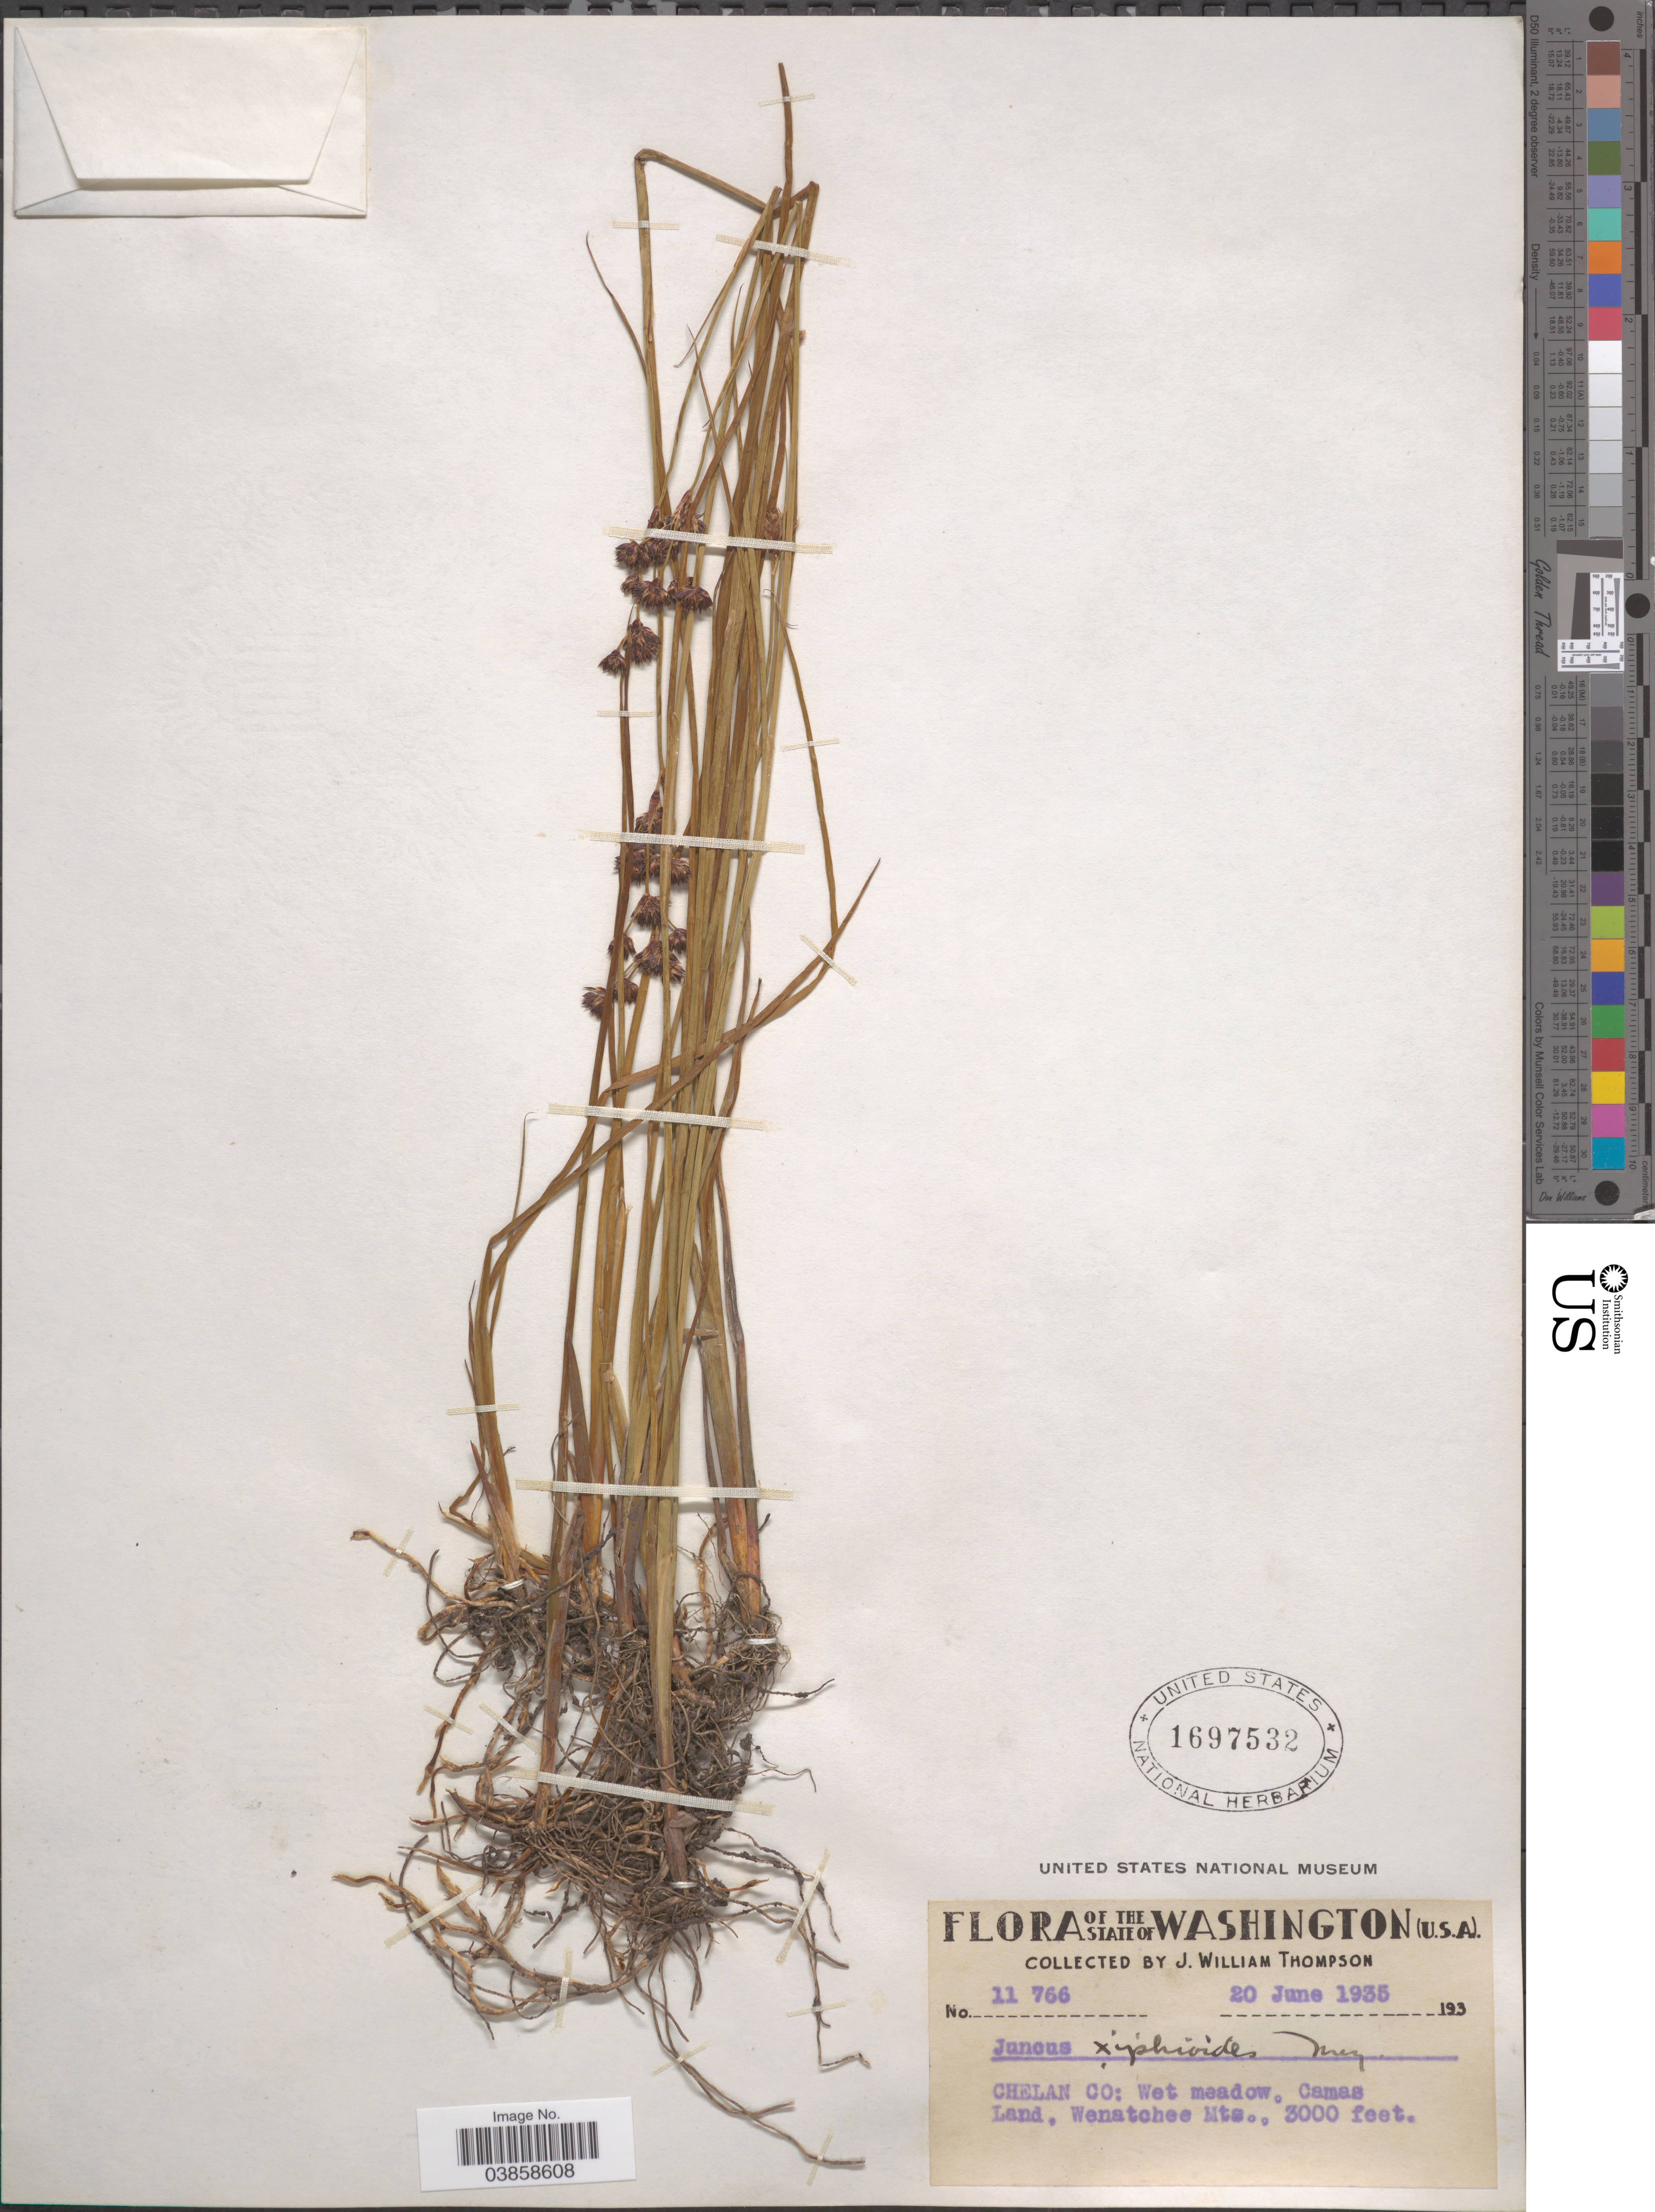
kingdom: Plantae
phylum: Tracheophyta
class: Liliopsida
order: Poales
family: Juncaceae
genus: Juncus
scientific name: Juncus xiphioides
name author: E. Mey.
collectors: J. W. Thompson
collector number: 11766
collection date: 1935-06-20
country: United States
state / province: Washington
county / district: Chelan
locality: Chelan Co: Wet meadow. Camas Land, Wenatchee Mts.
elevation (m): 914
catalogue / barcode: US 1697532